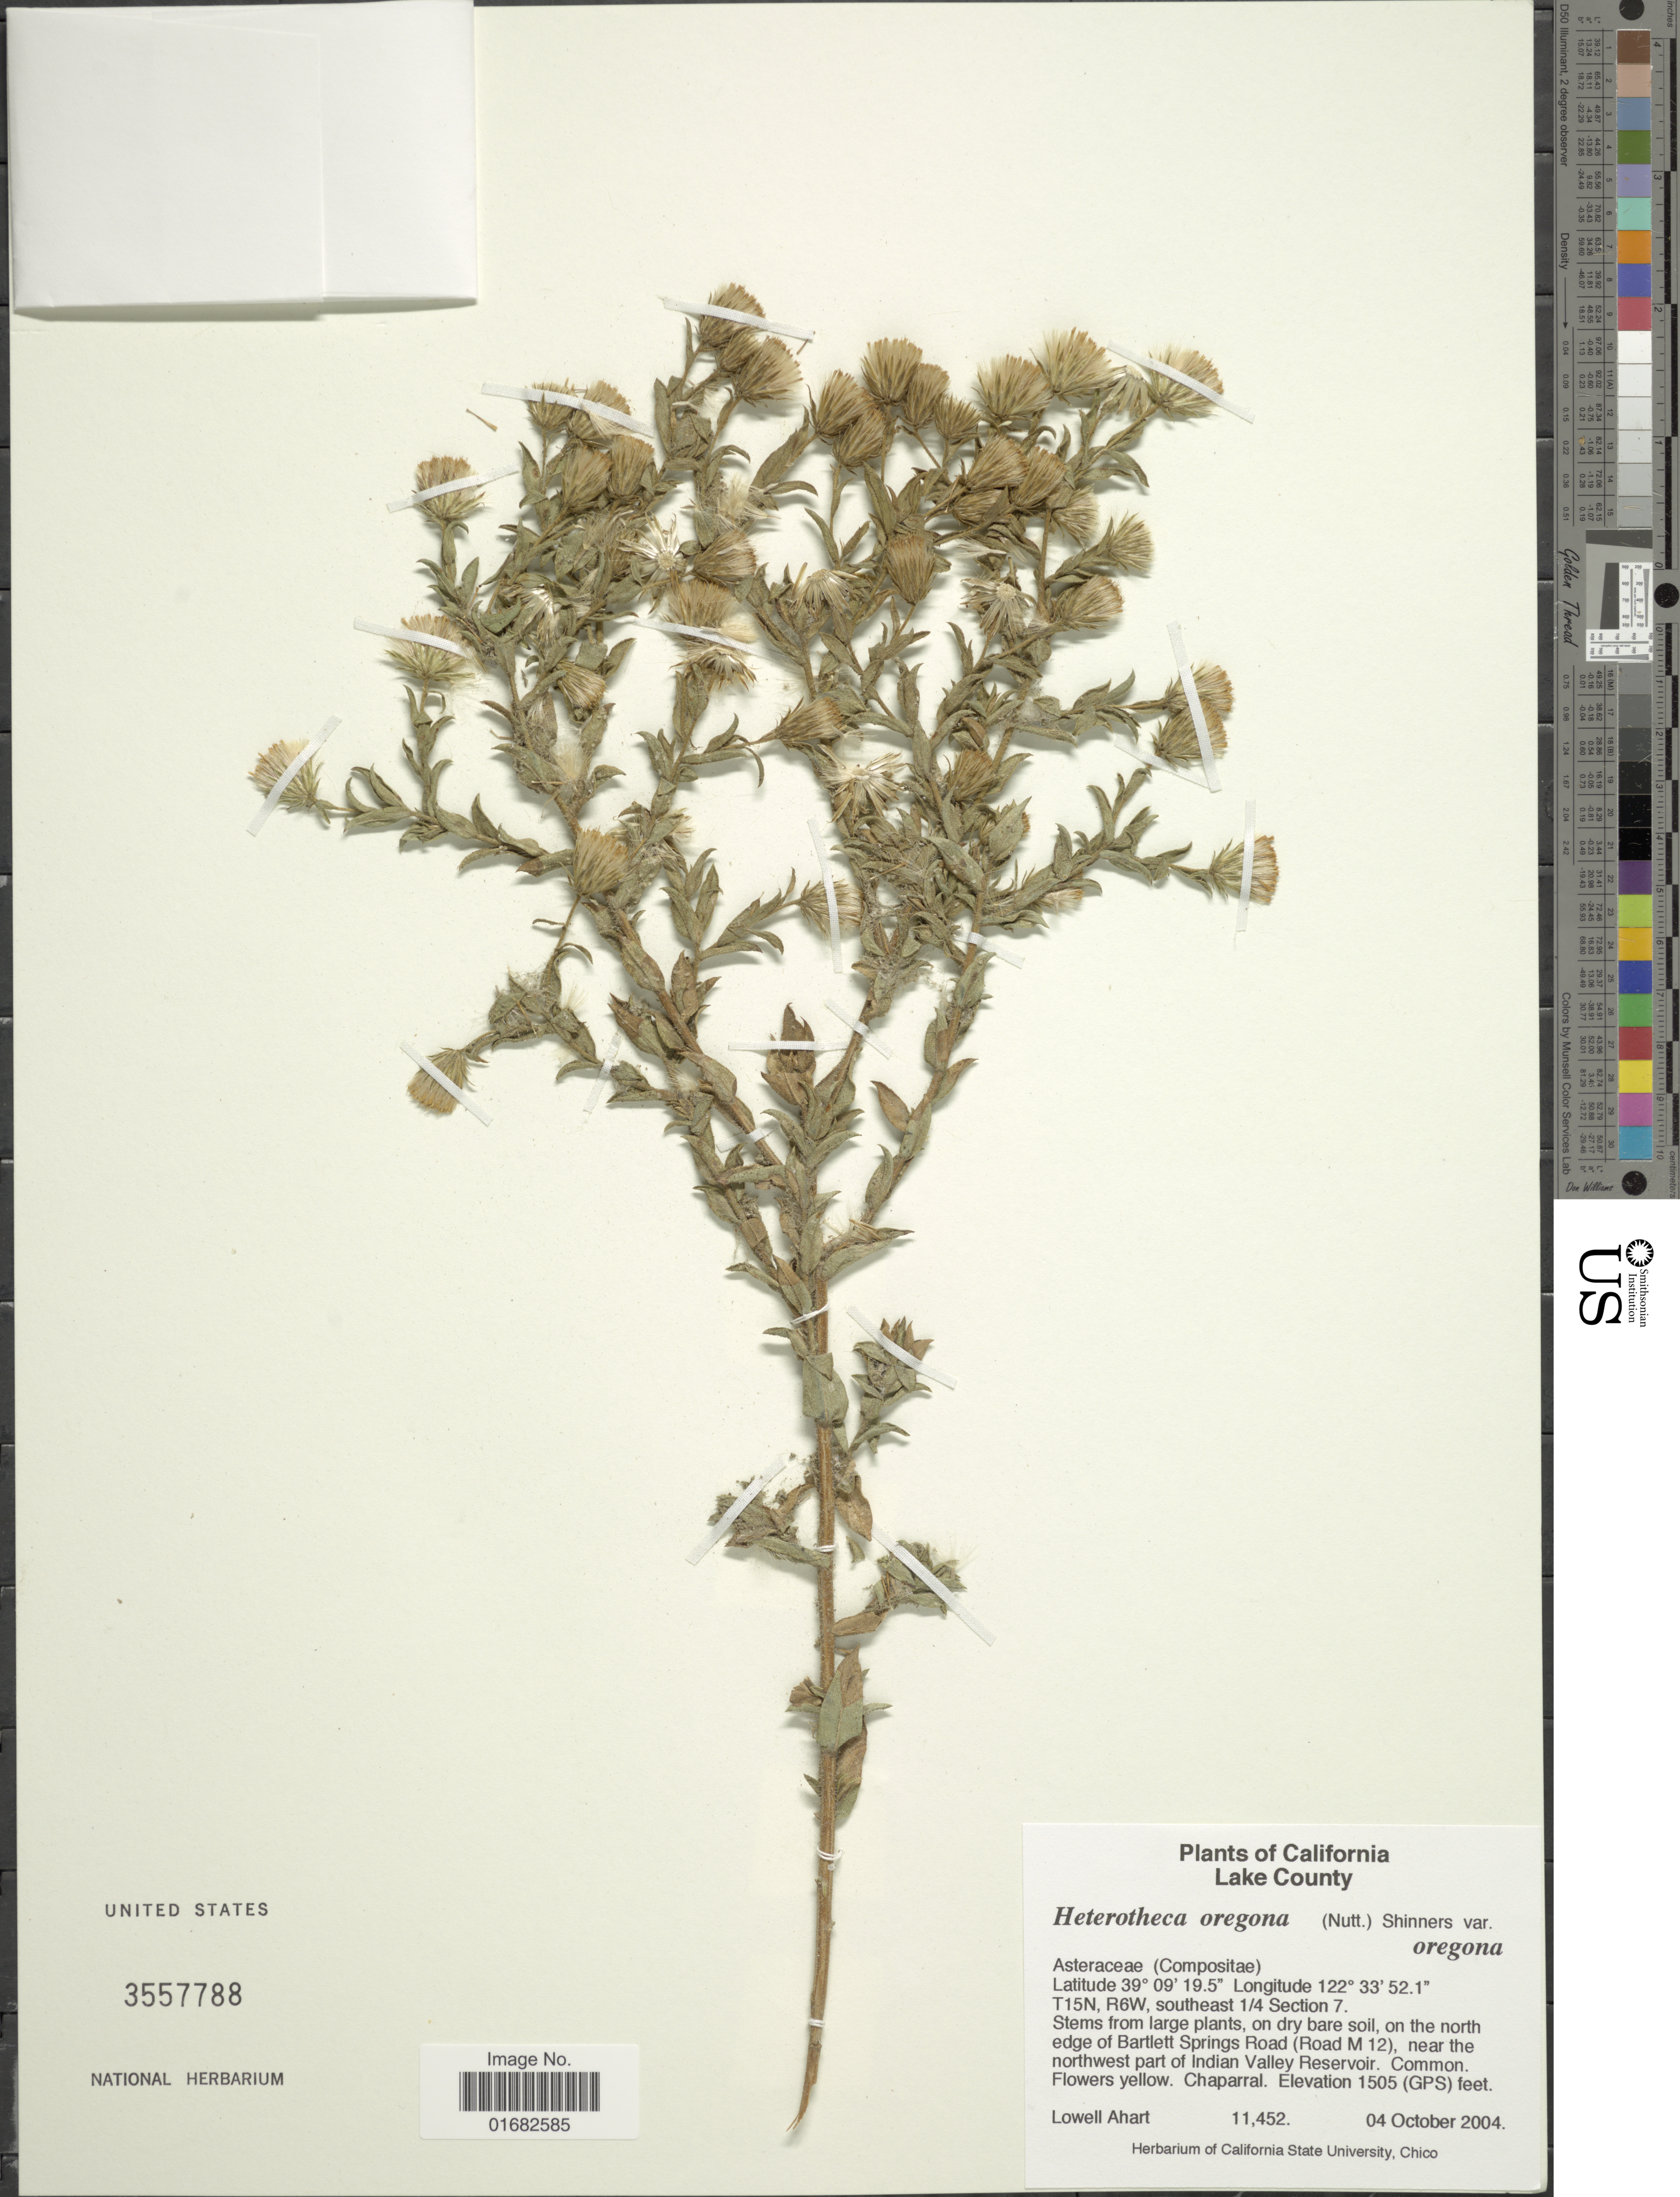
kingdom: Plantae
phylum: Tracheophyta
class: Magnoliopsida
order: Asterales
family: Asteraceae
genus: Heterotheca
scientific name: Heterotheca oregona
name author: (Nutt.) Shinners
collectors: L. Ahart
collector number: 11452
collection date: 2004-10-04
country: United States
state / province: California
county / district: Lake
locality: Lake County. T15N, R6W, southeast 1/4 Section 7. on the north edge of Bartlett Springs Road (Road M 12), near the northwest part of Indian Valley Reservoir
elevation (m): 459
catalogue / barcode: US 3557788